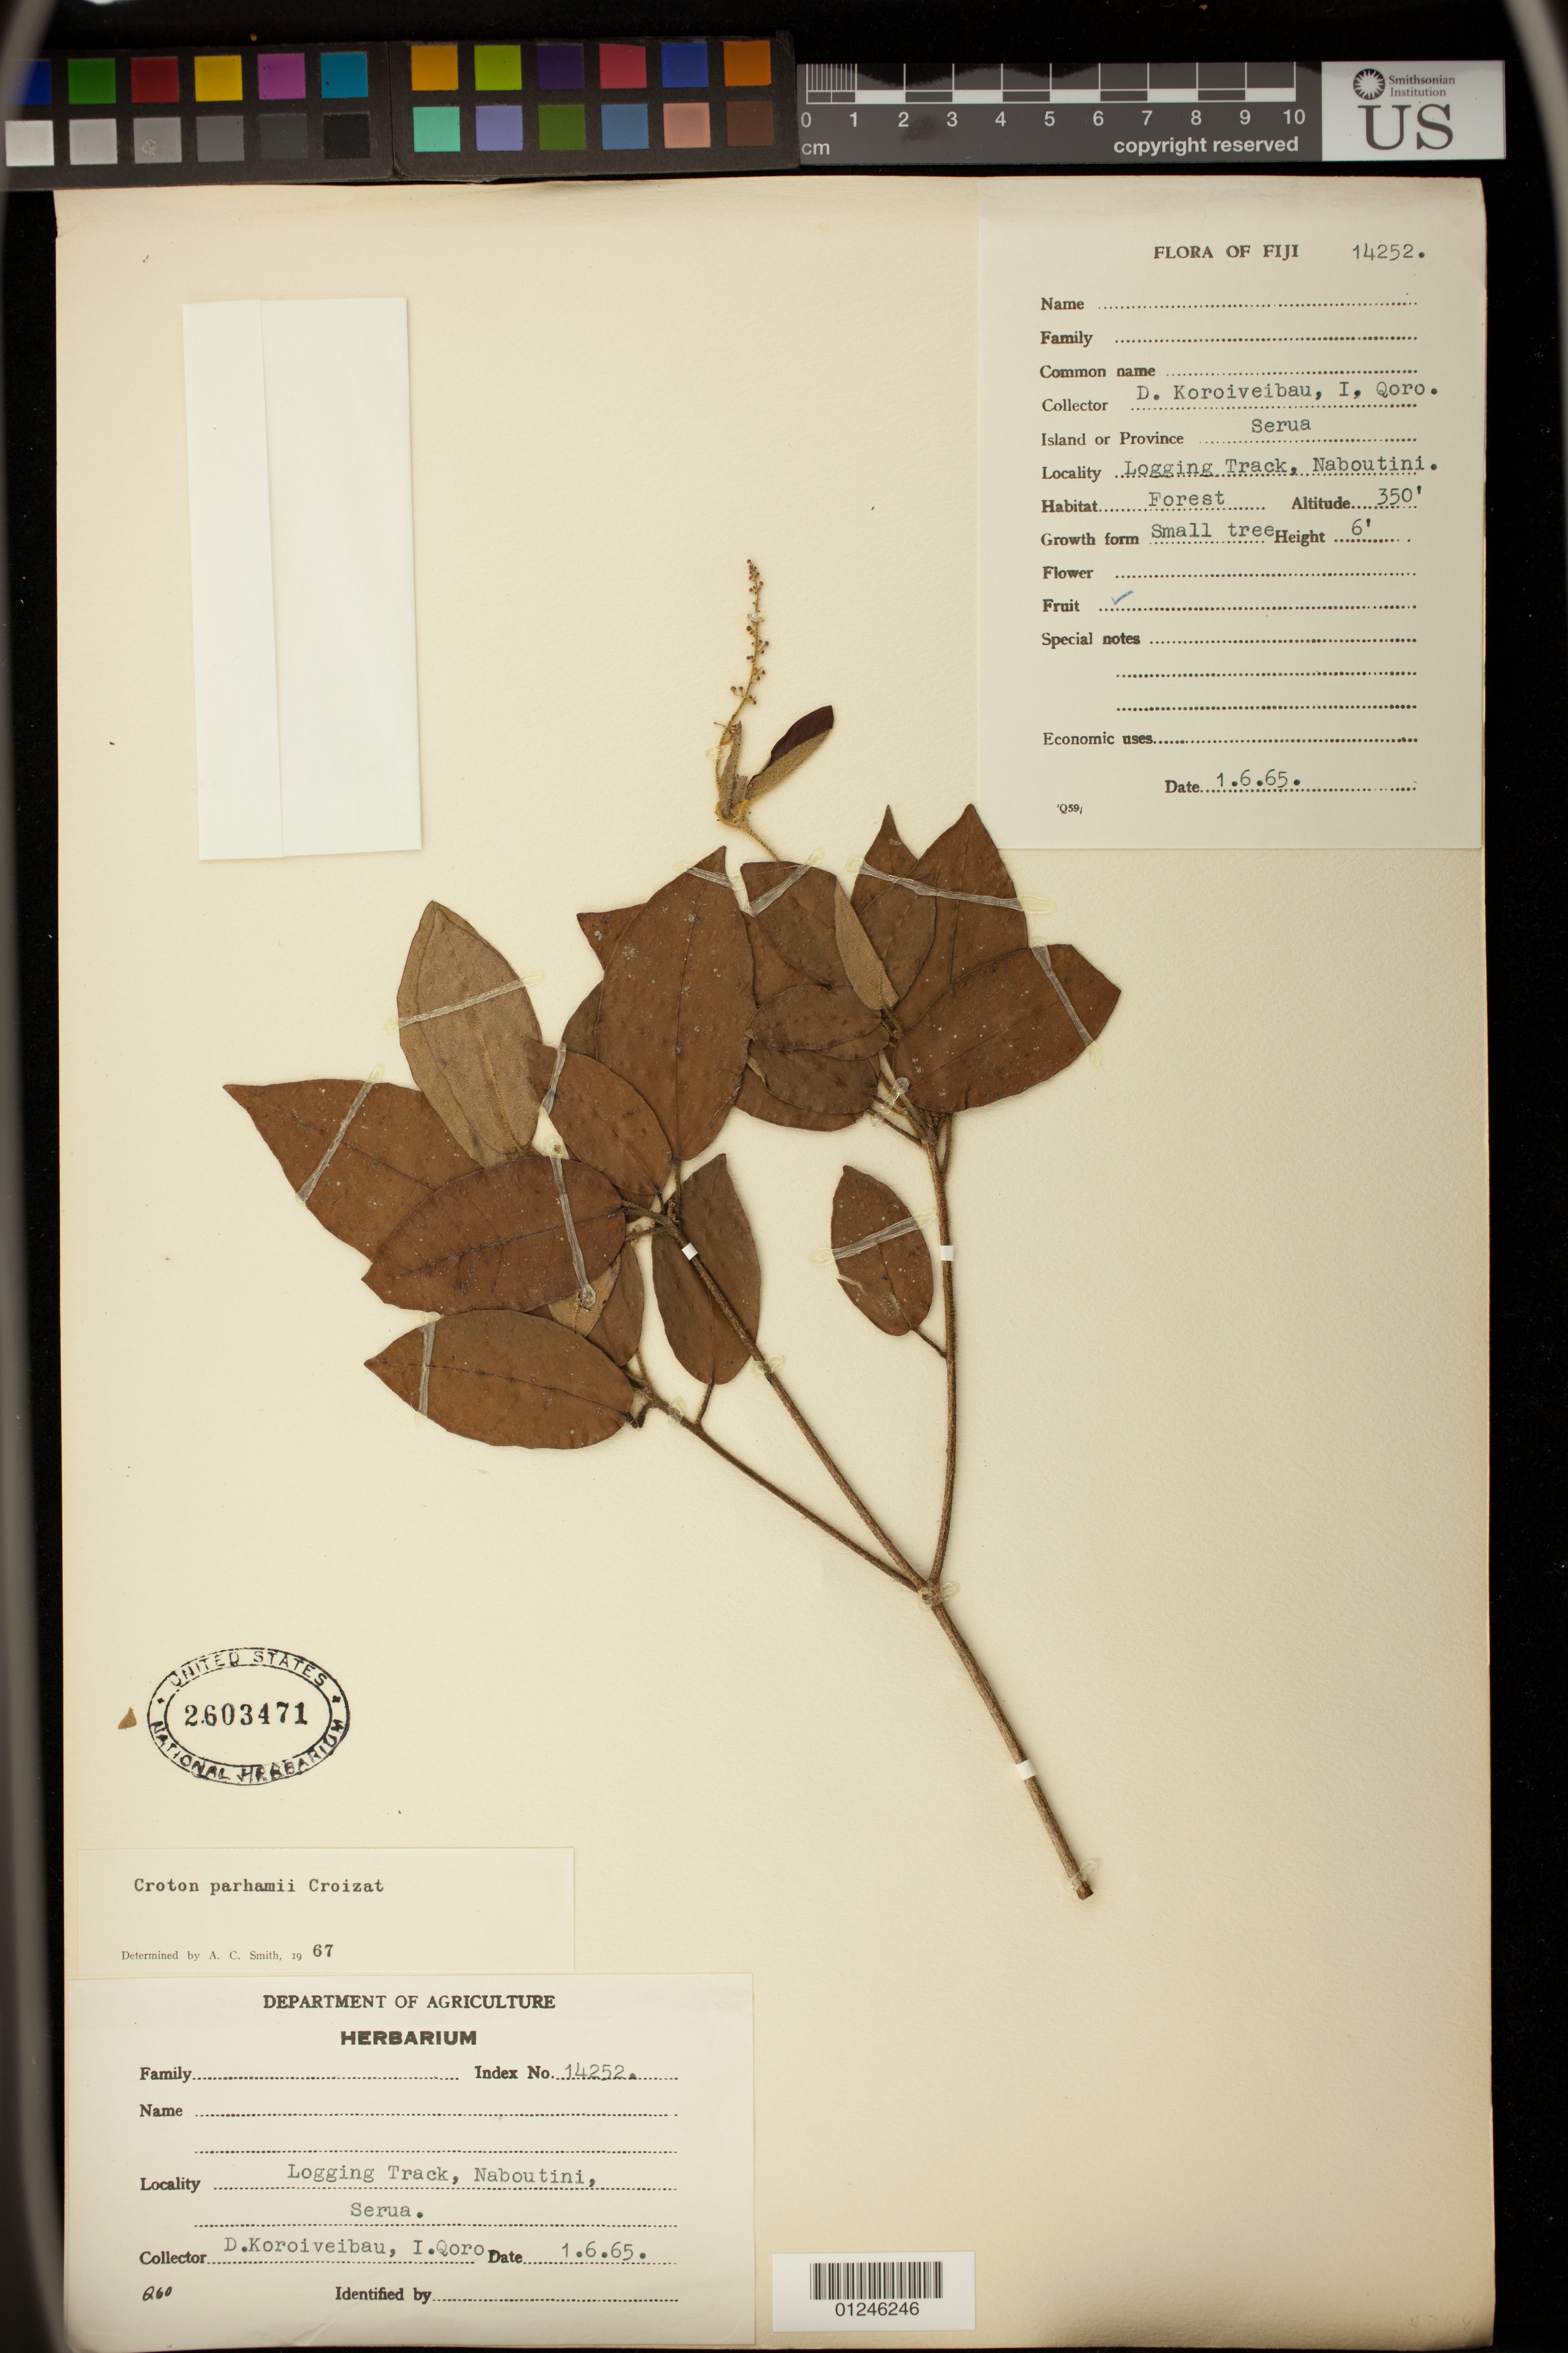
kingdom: Plantae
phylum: Tracheophyta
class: Magnoliopsida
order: Malpighiales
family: Euphorbiaceae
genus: Croton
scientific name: Croton parhamii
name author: Croizat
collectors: D. Koroiveibau & I. Qoro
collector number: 14252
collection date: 1965-01-06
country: Fiji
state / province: Serua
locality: Logging track, Naboutini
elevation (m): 107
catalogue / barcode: US 2603471